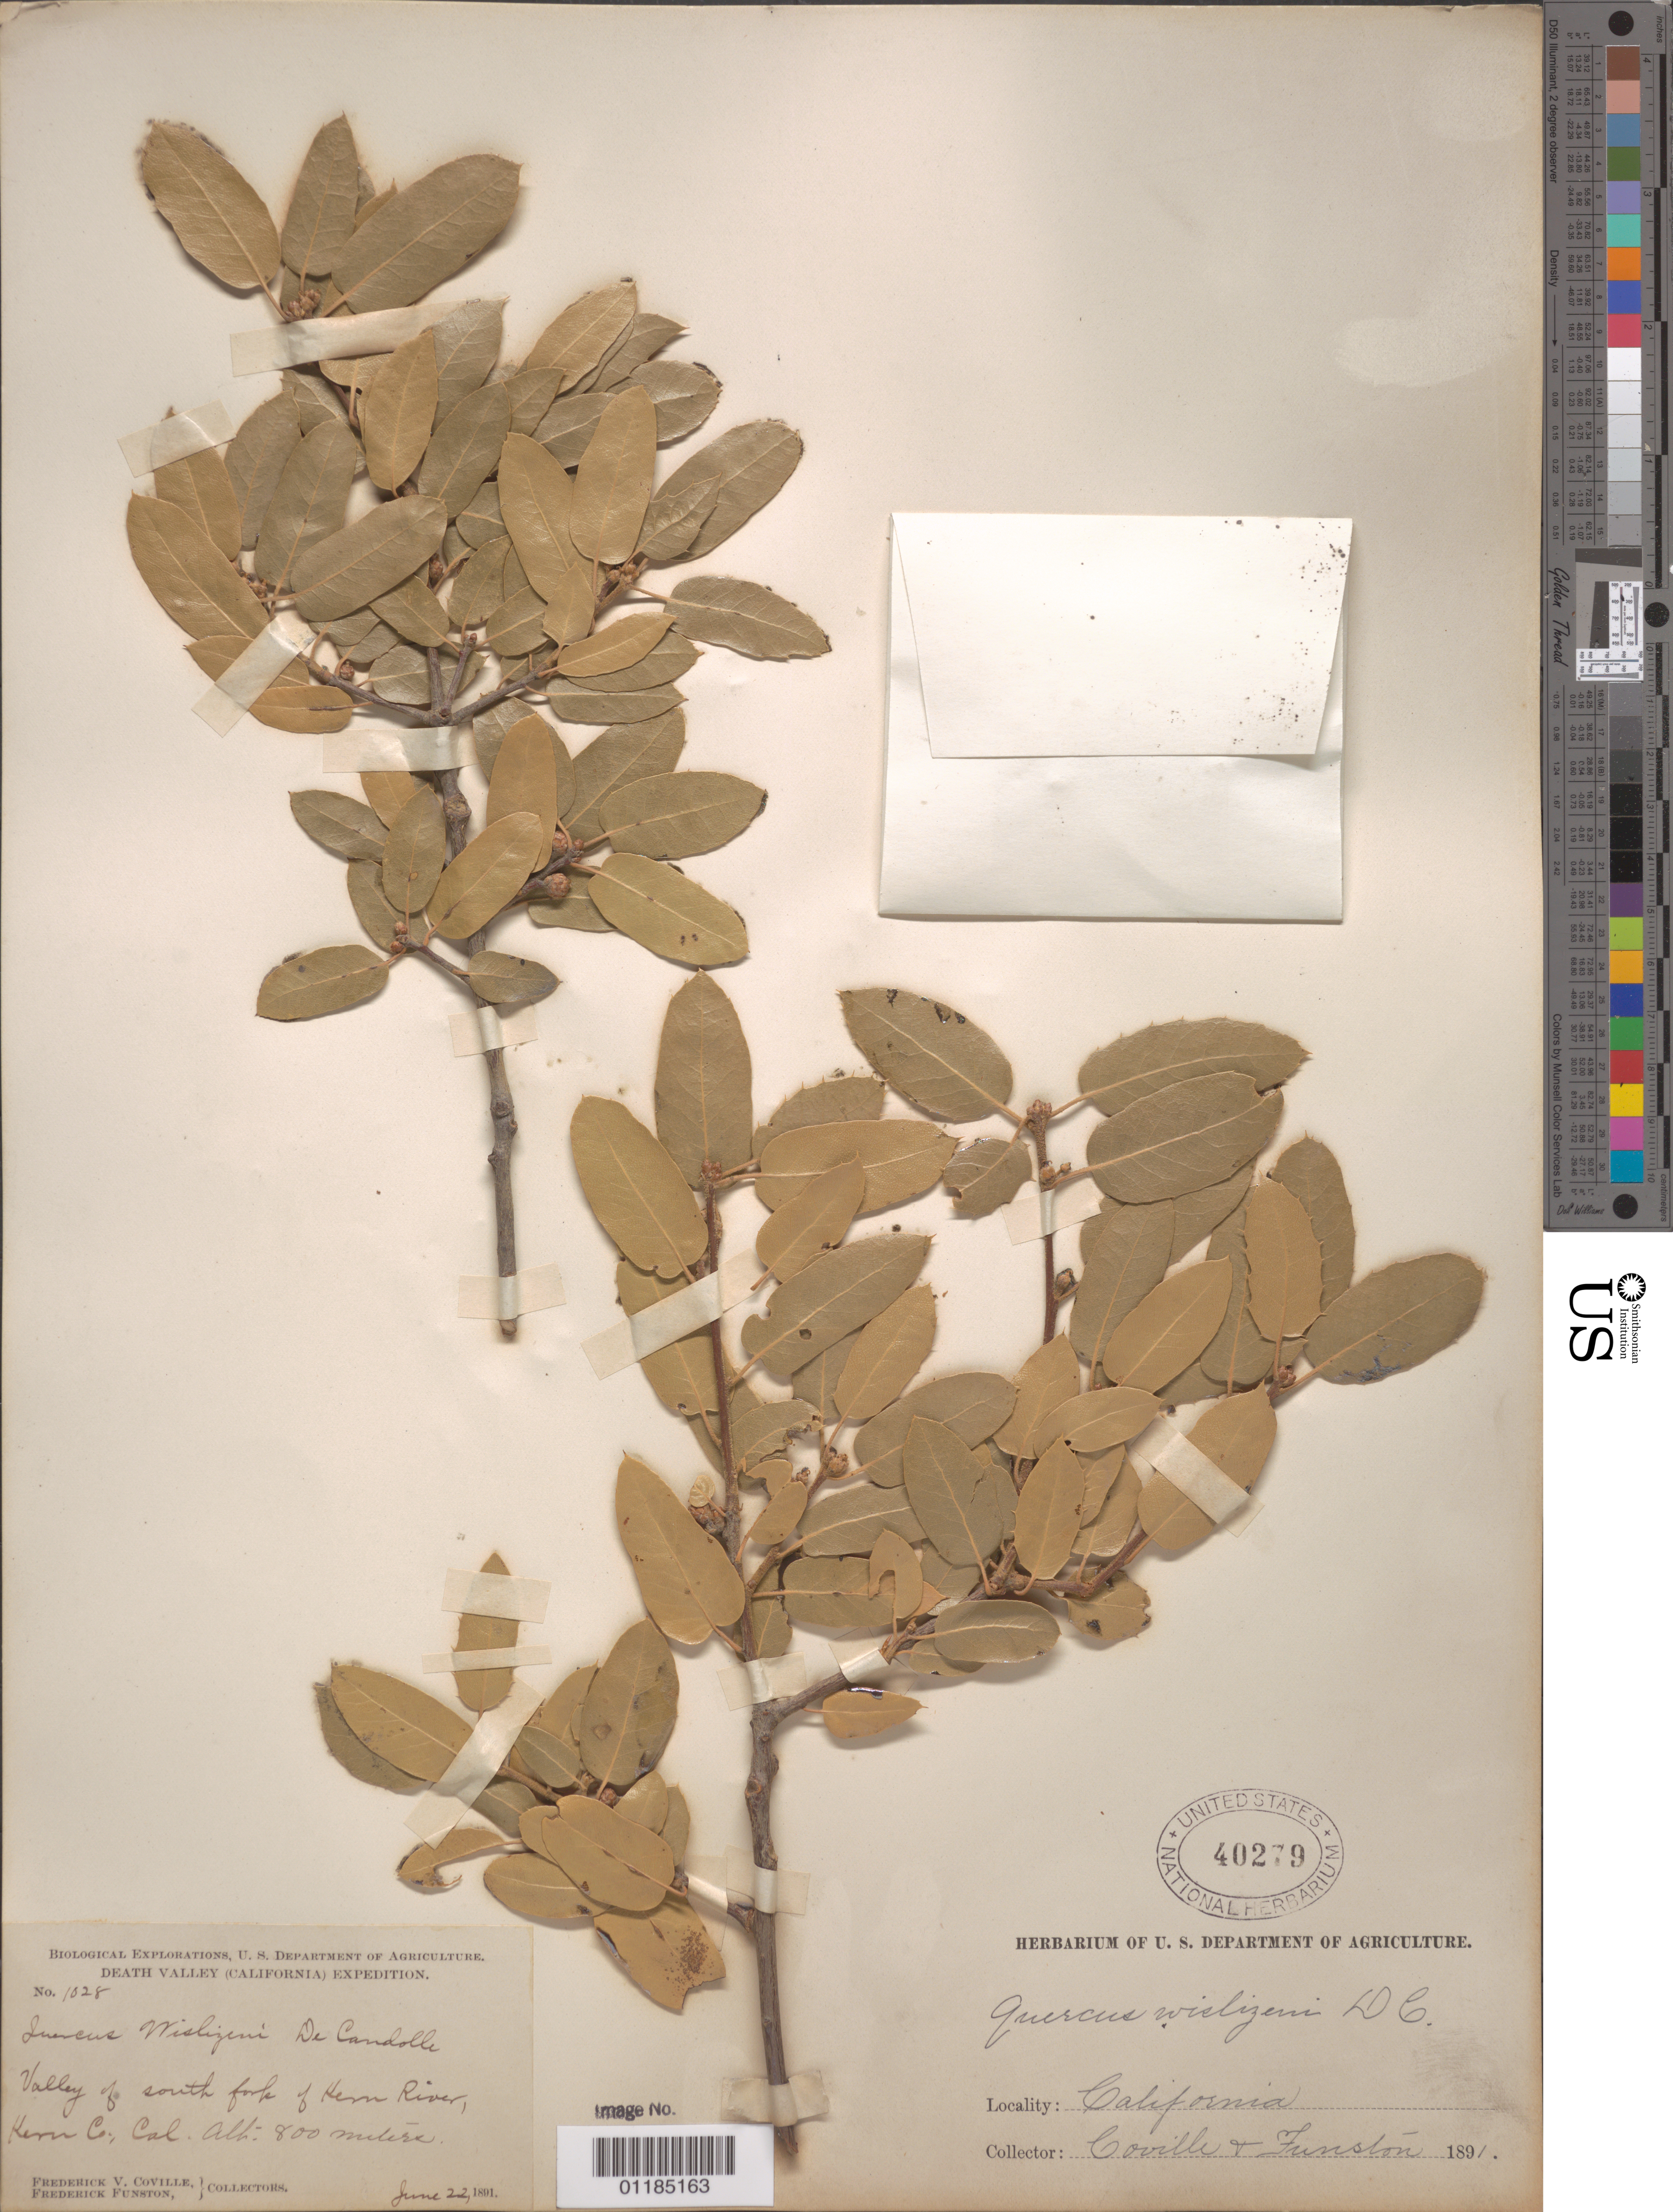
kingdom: Plantae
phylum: Tracheophyta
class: Magnoliopsida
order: Fagales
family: Fagaceae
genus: Quercus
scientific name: Quercus wislizeni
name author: A. DC.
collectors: F. V. Coville & F. Funston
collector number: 1028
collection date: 1891-06-22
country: United States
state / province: California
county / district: Kern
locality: Valley of South Fork of Kern River.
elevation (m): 800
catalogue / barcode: US 40279